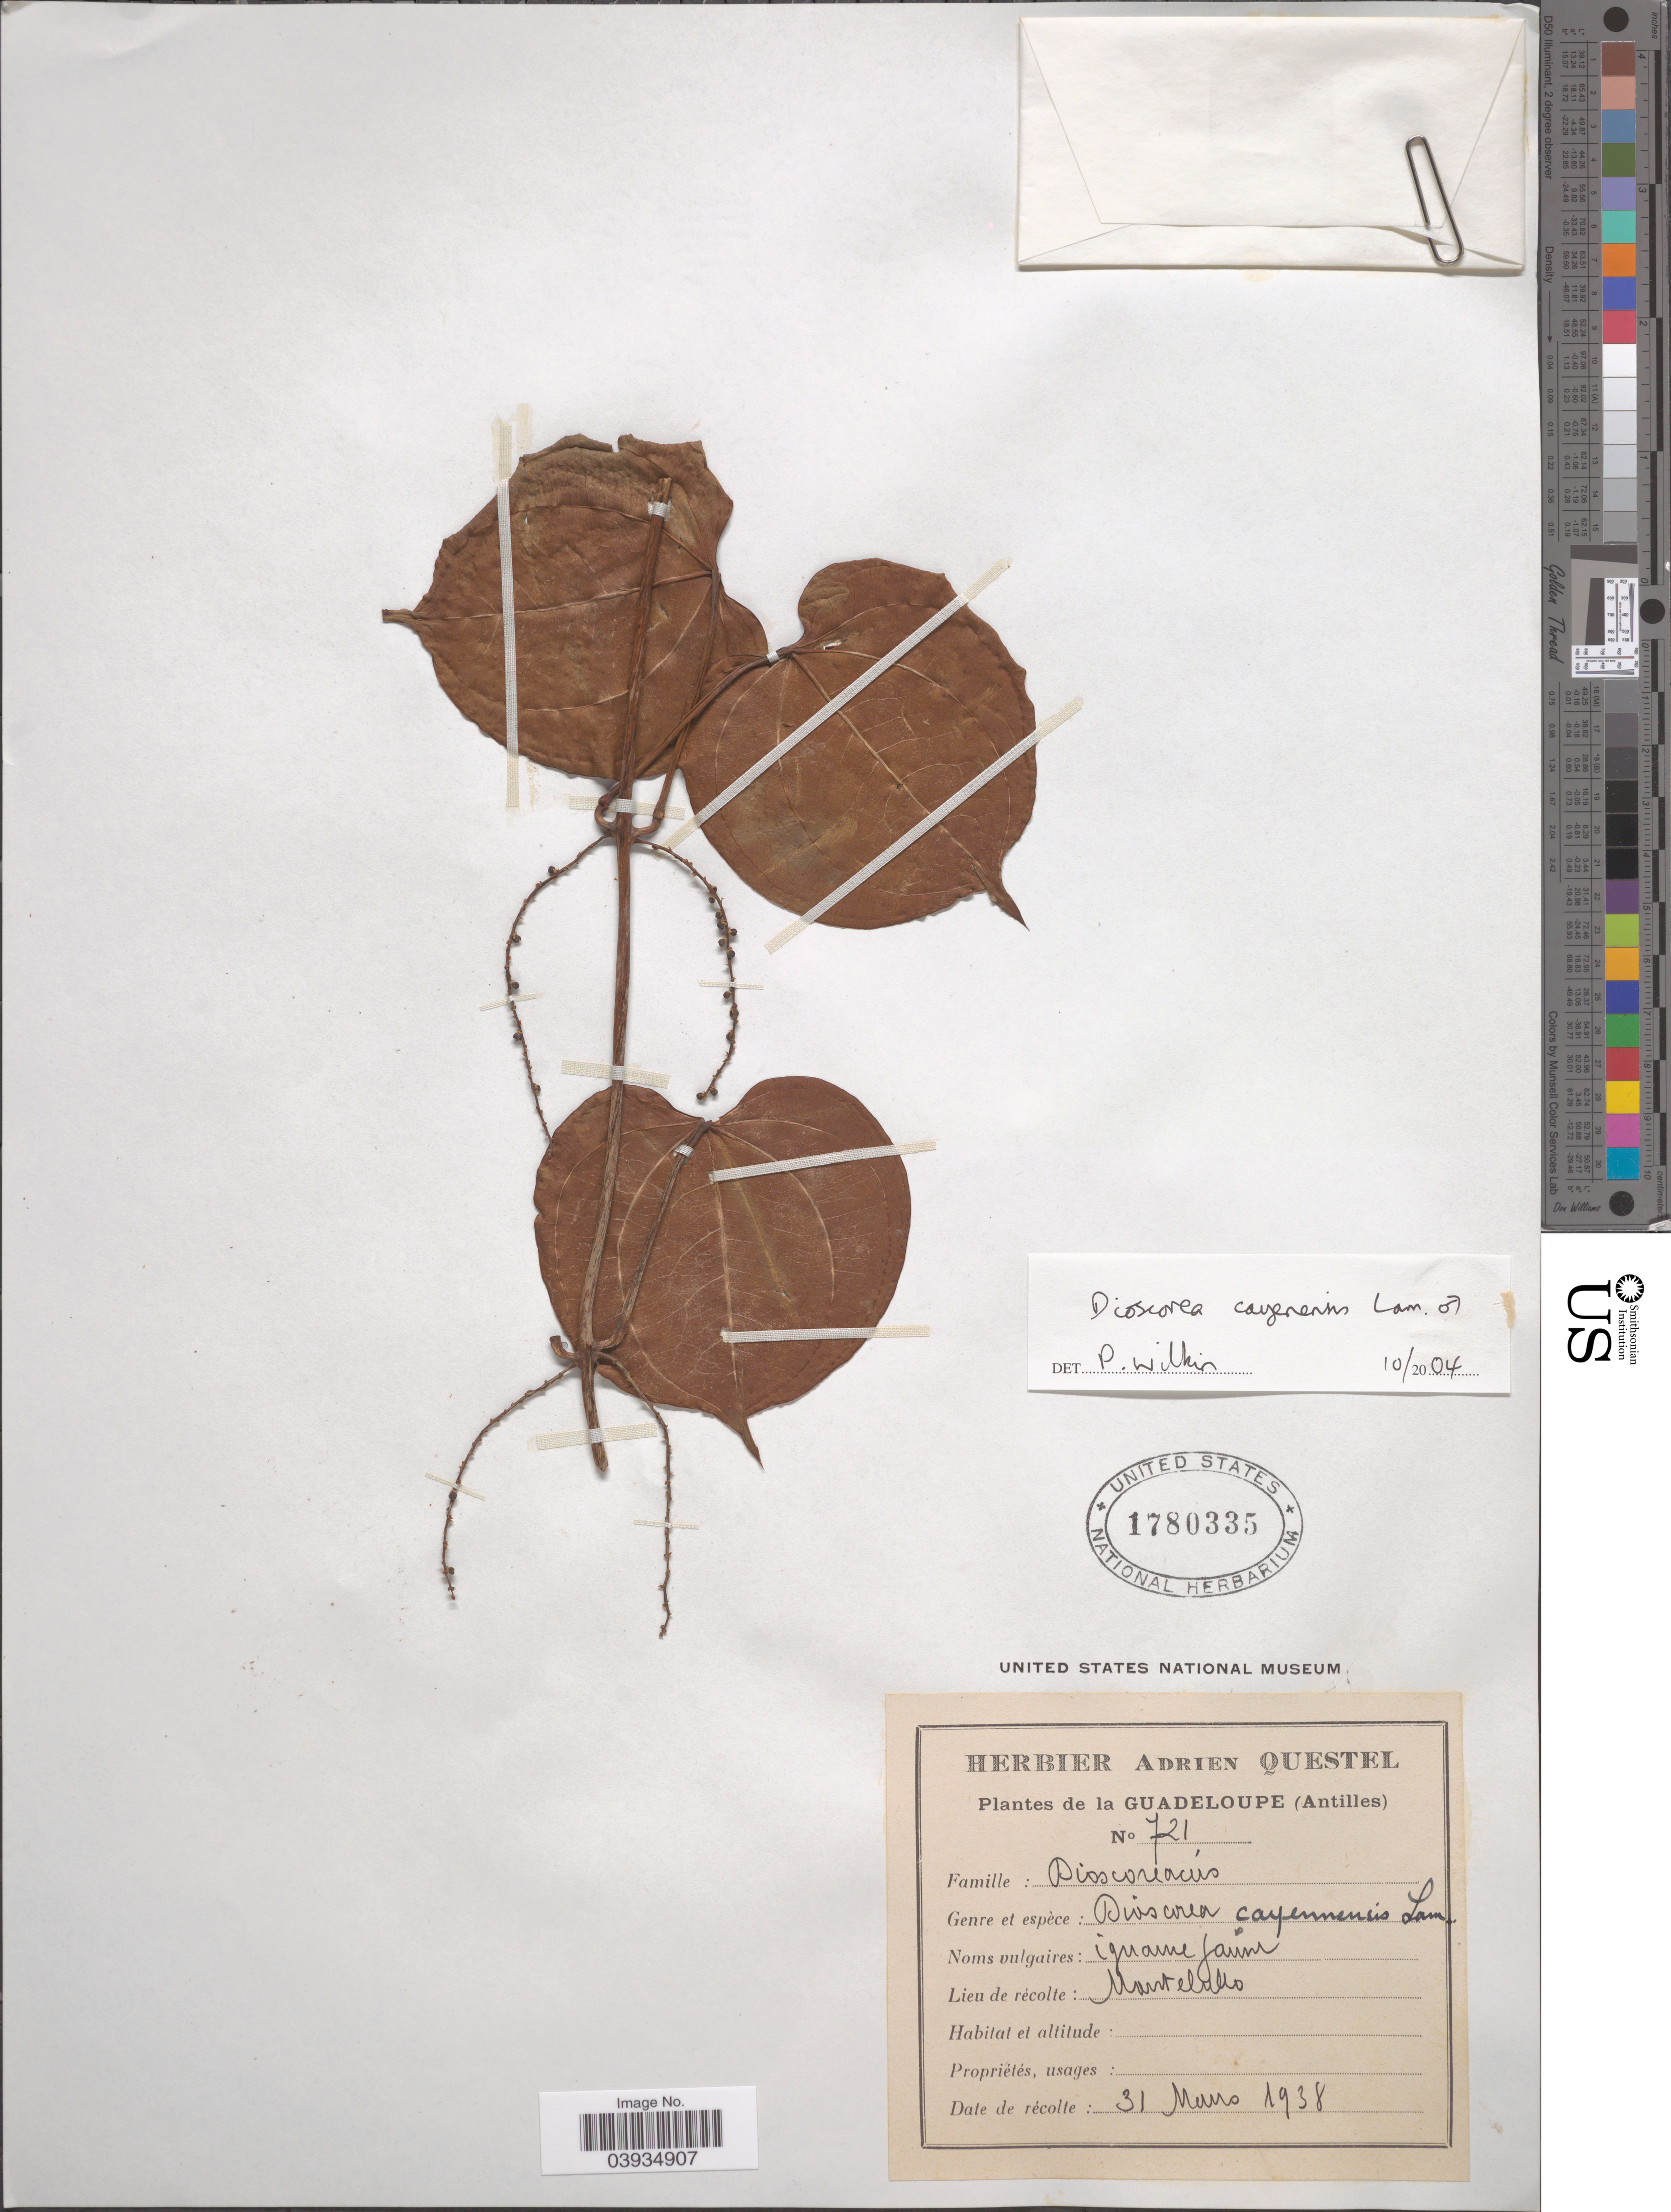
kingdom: Plantae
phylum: Tracheophyta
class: Liliopsida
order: Dioscoreales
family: Dioscoreaceae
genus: Dioscorea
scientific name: Dioscorea cayenensis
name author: Lam.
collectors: A. Questel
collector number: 721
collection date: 1938-03-31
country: Guadeloupe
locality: Guadeloupe (Antilles). Montebello.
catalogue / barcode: US 1780335